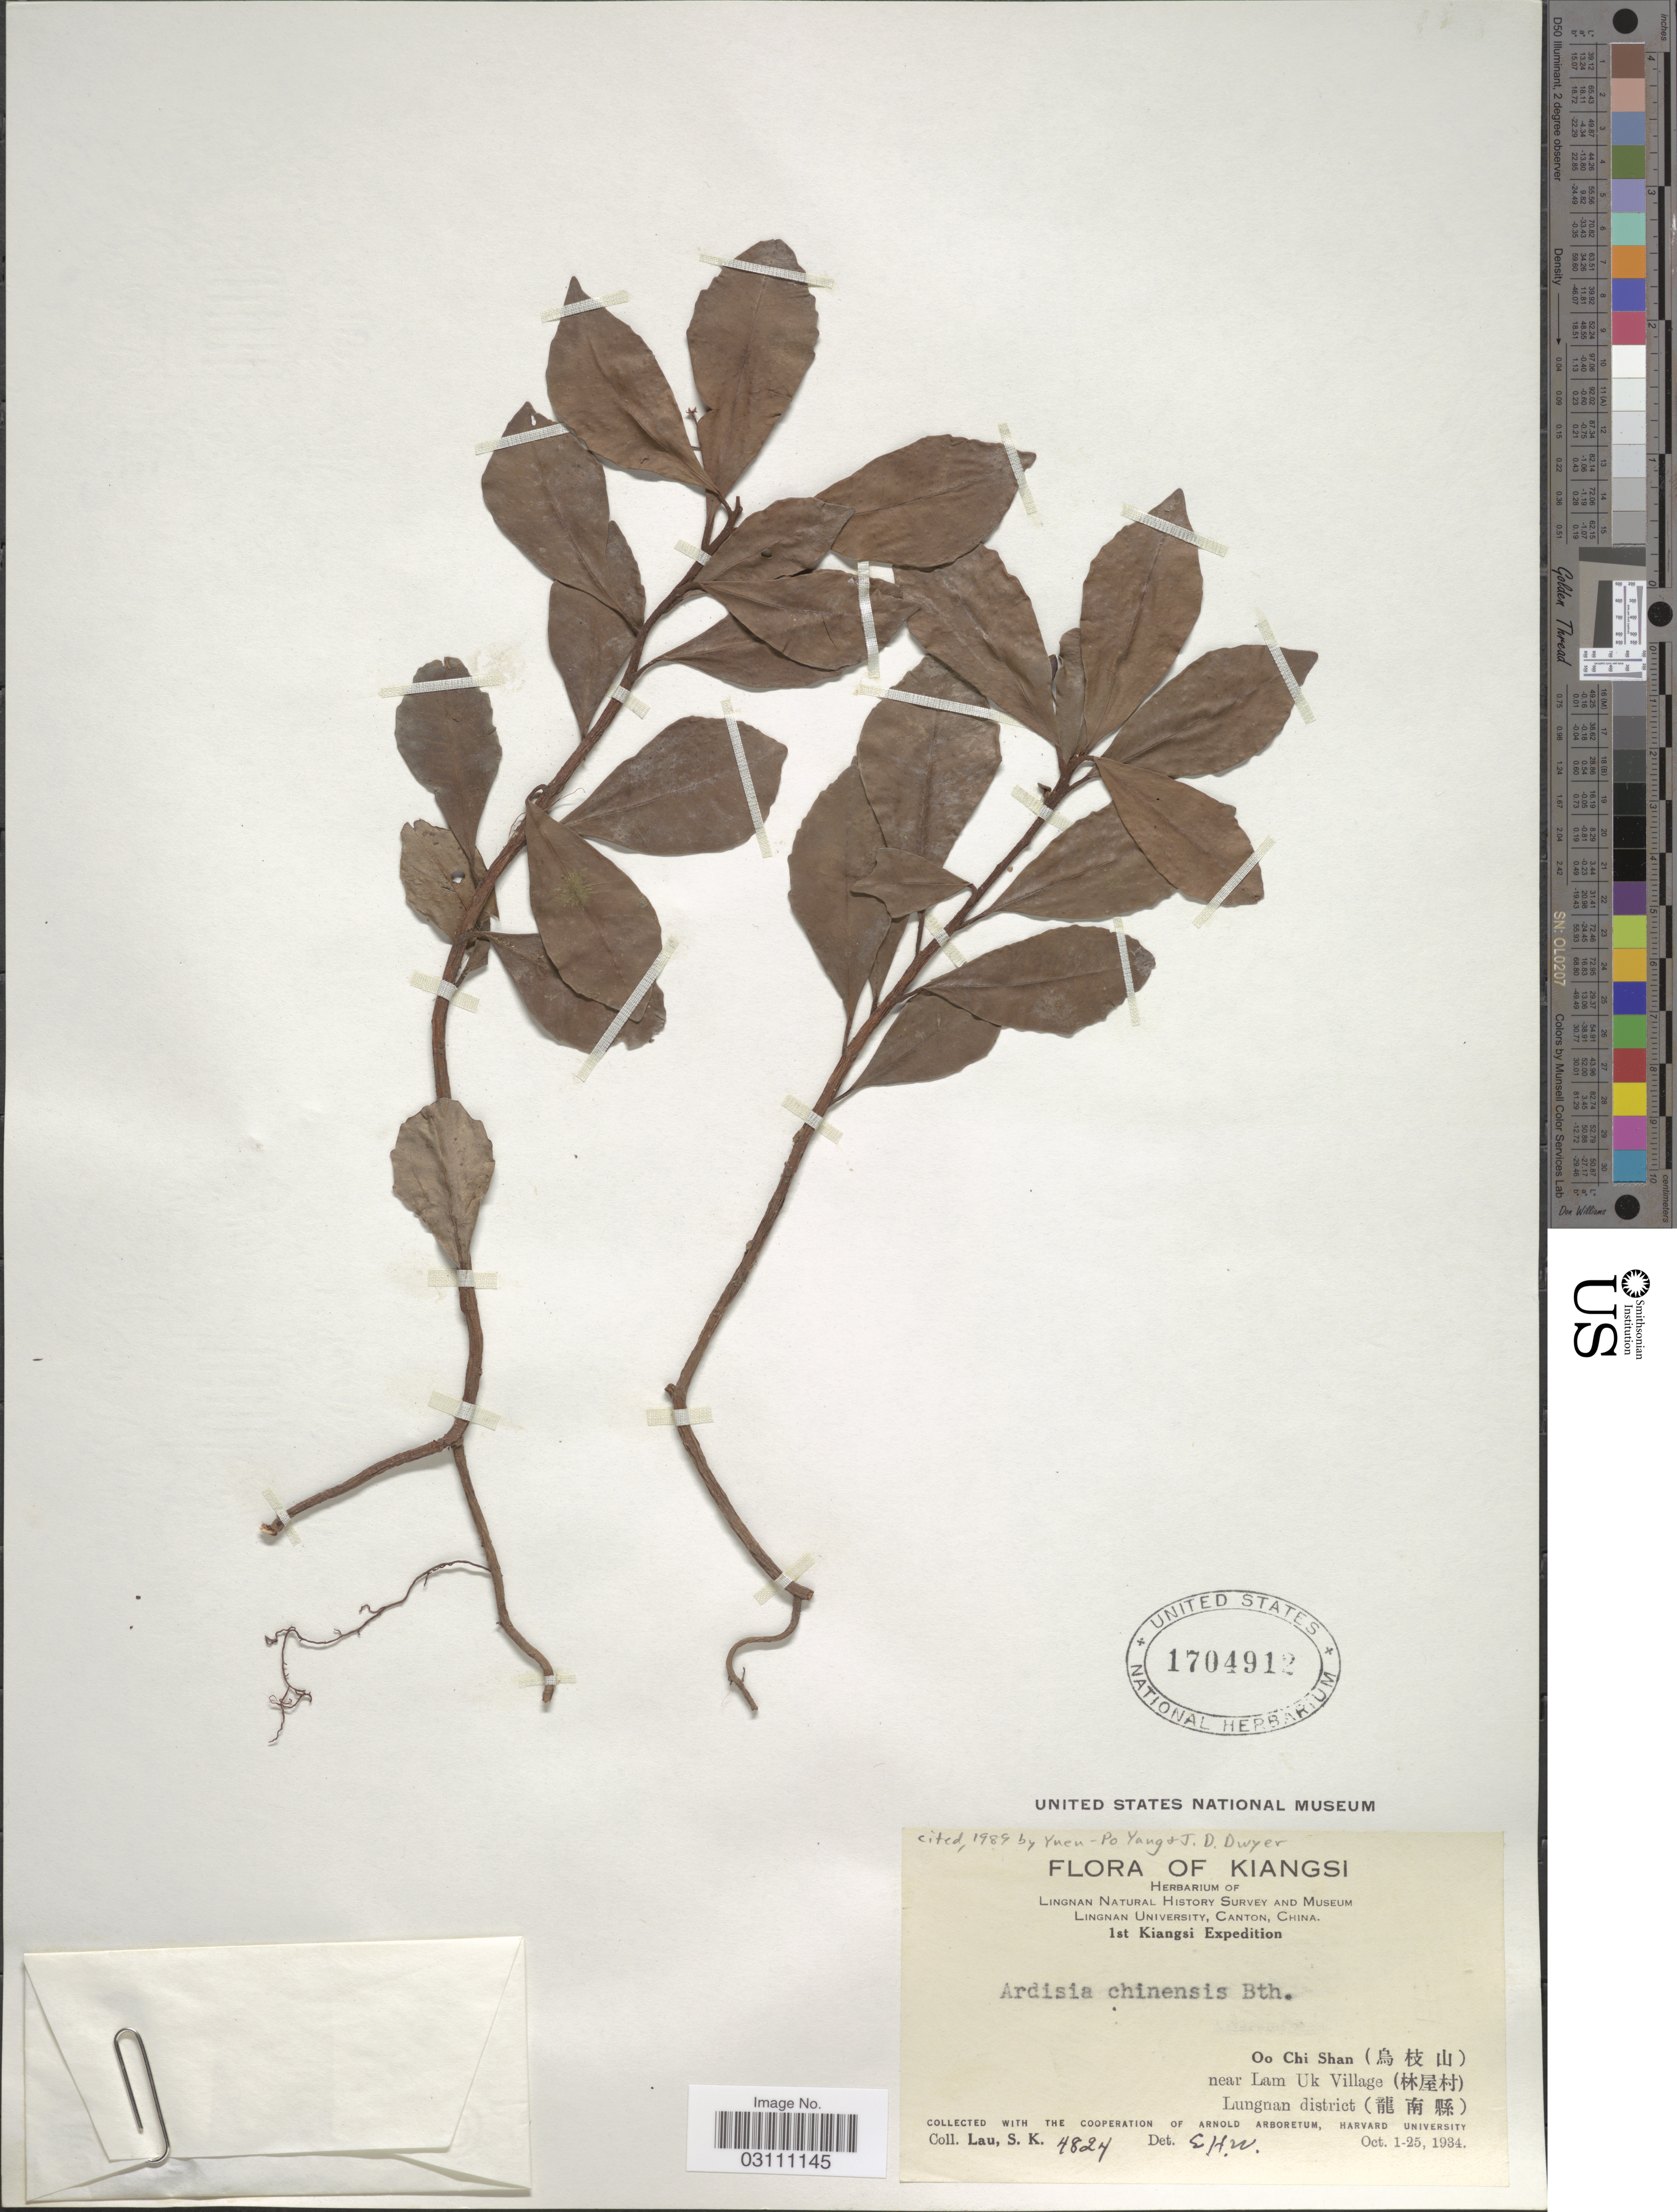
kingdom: Plantae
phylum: Tracheophyta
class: Magnoliopsida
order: Ericales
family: Primulaceae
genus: Ardisia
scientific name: Ardisia chinensis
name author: Benth.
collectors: S. K. Lau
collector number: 4824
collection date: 1934-10-01/1934-10-25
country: China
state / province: Jiangxi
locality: Kiangsi. Oo Chi Shan near Lam Uk village. Lungnan district.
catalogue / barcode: US 1704912